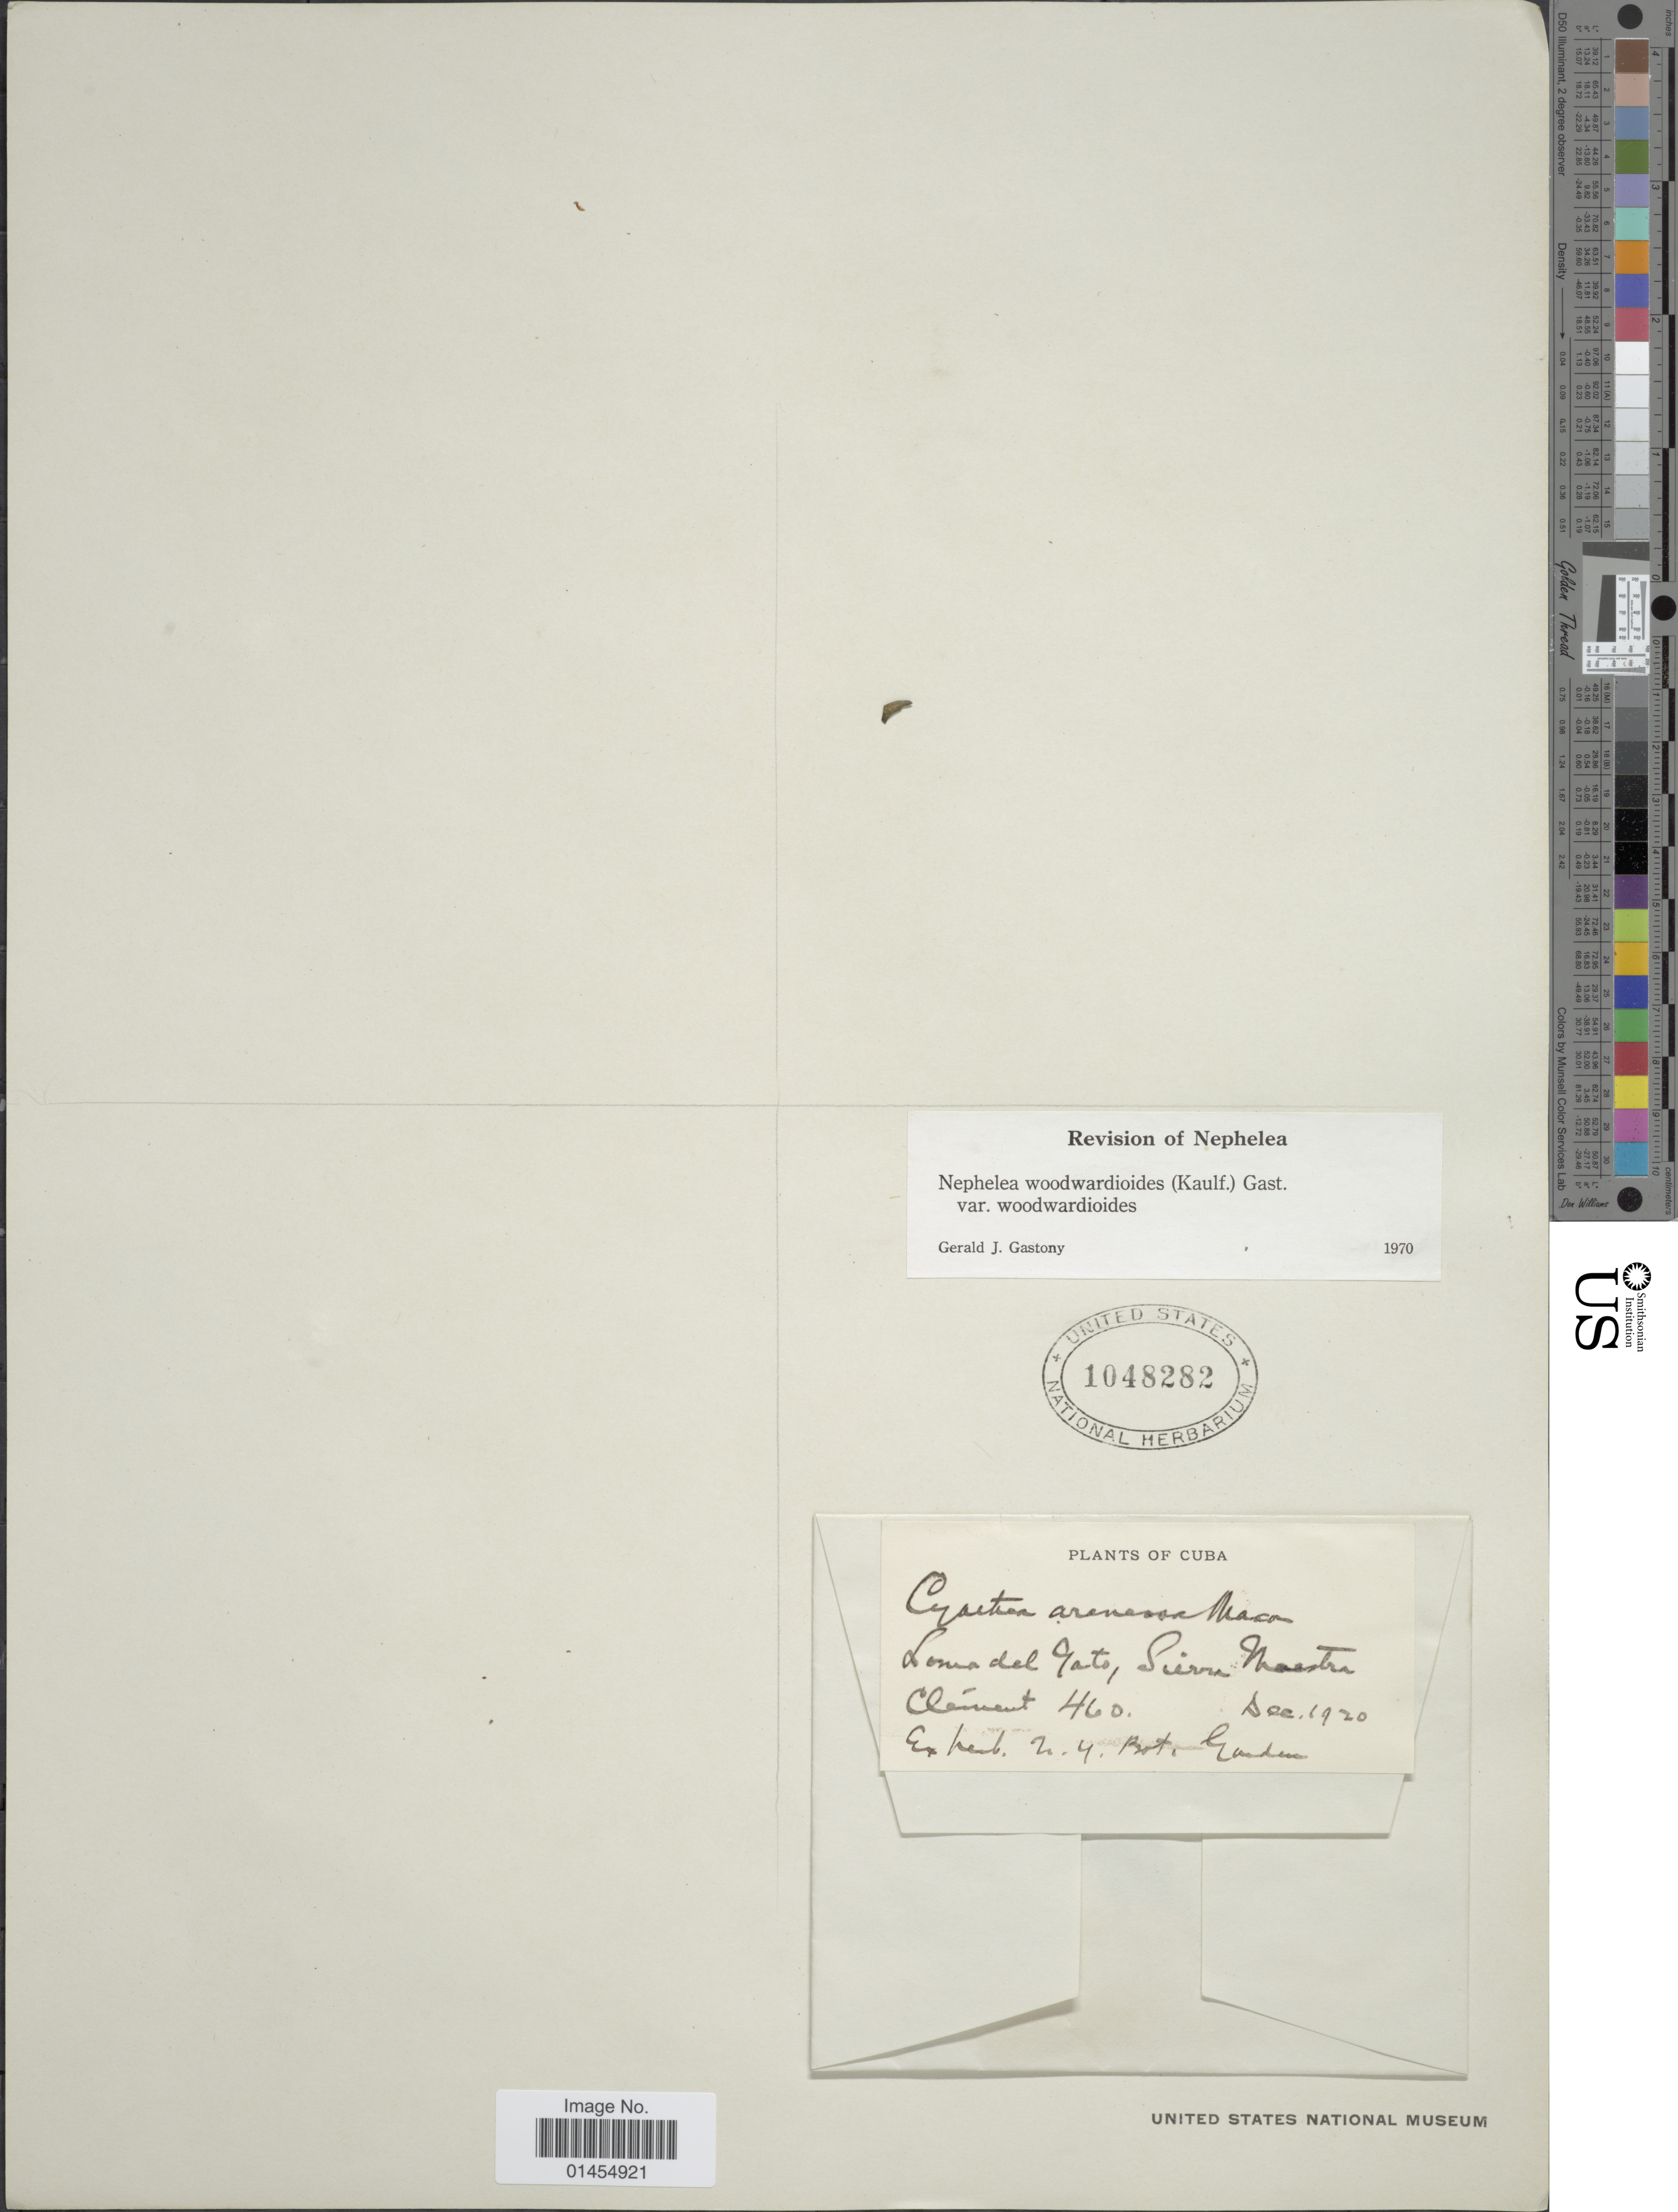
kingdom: Plantae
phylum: Tracheophyta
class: Polypodiopsida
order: Cyatheales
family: Cyatheaceae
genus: Alsophila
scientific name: Alsophila woodwardioides var. woodwardioides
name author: (Kaulf.) D.S. Conant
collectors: Clément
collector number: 460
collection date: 1920-12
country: Cuba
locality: Loma del Gato, Sierra Maestra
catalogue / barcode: US 1048282